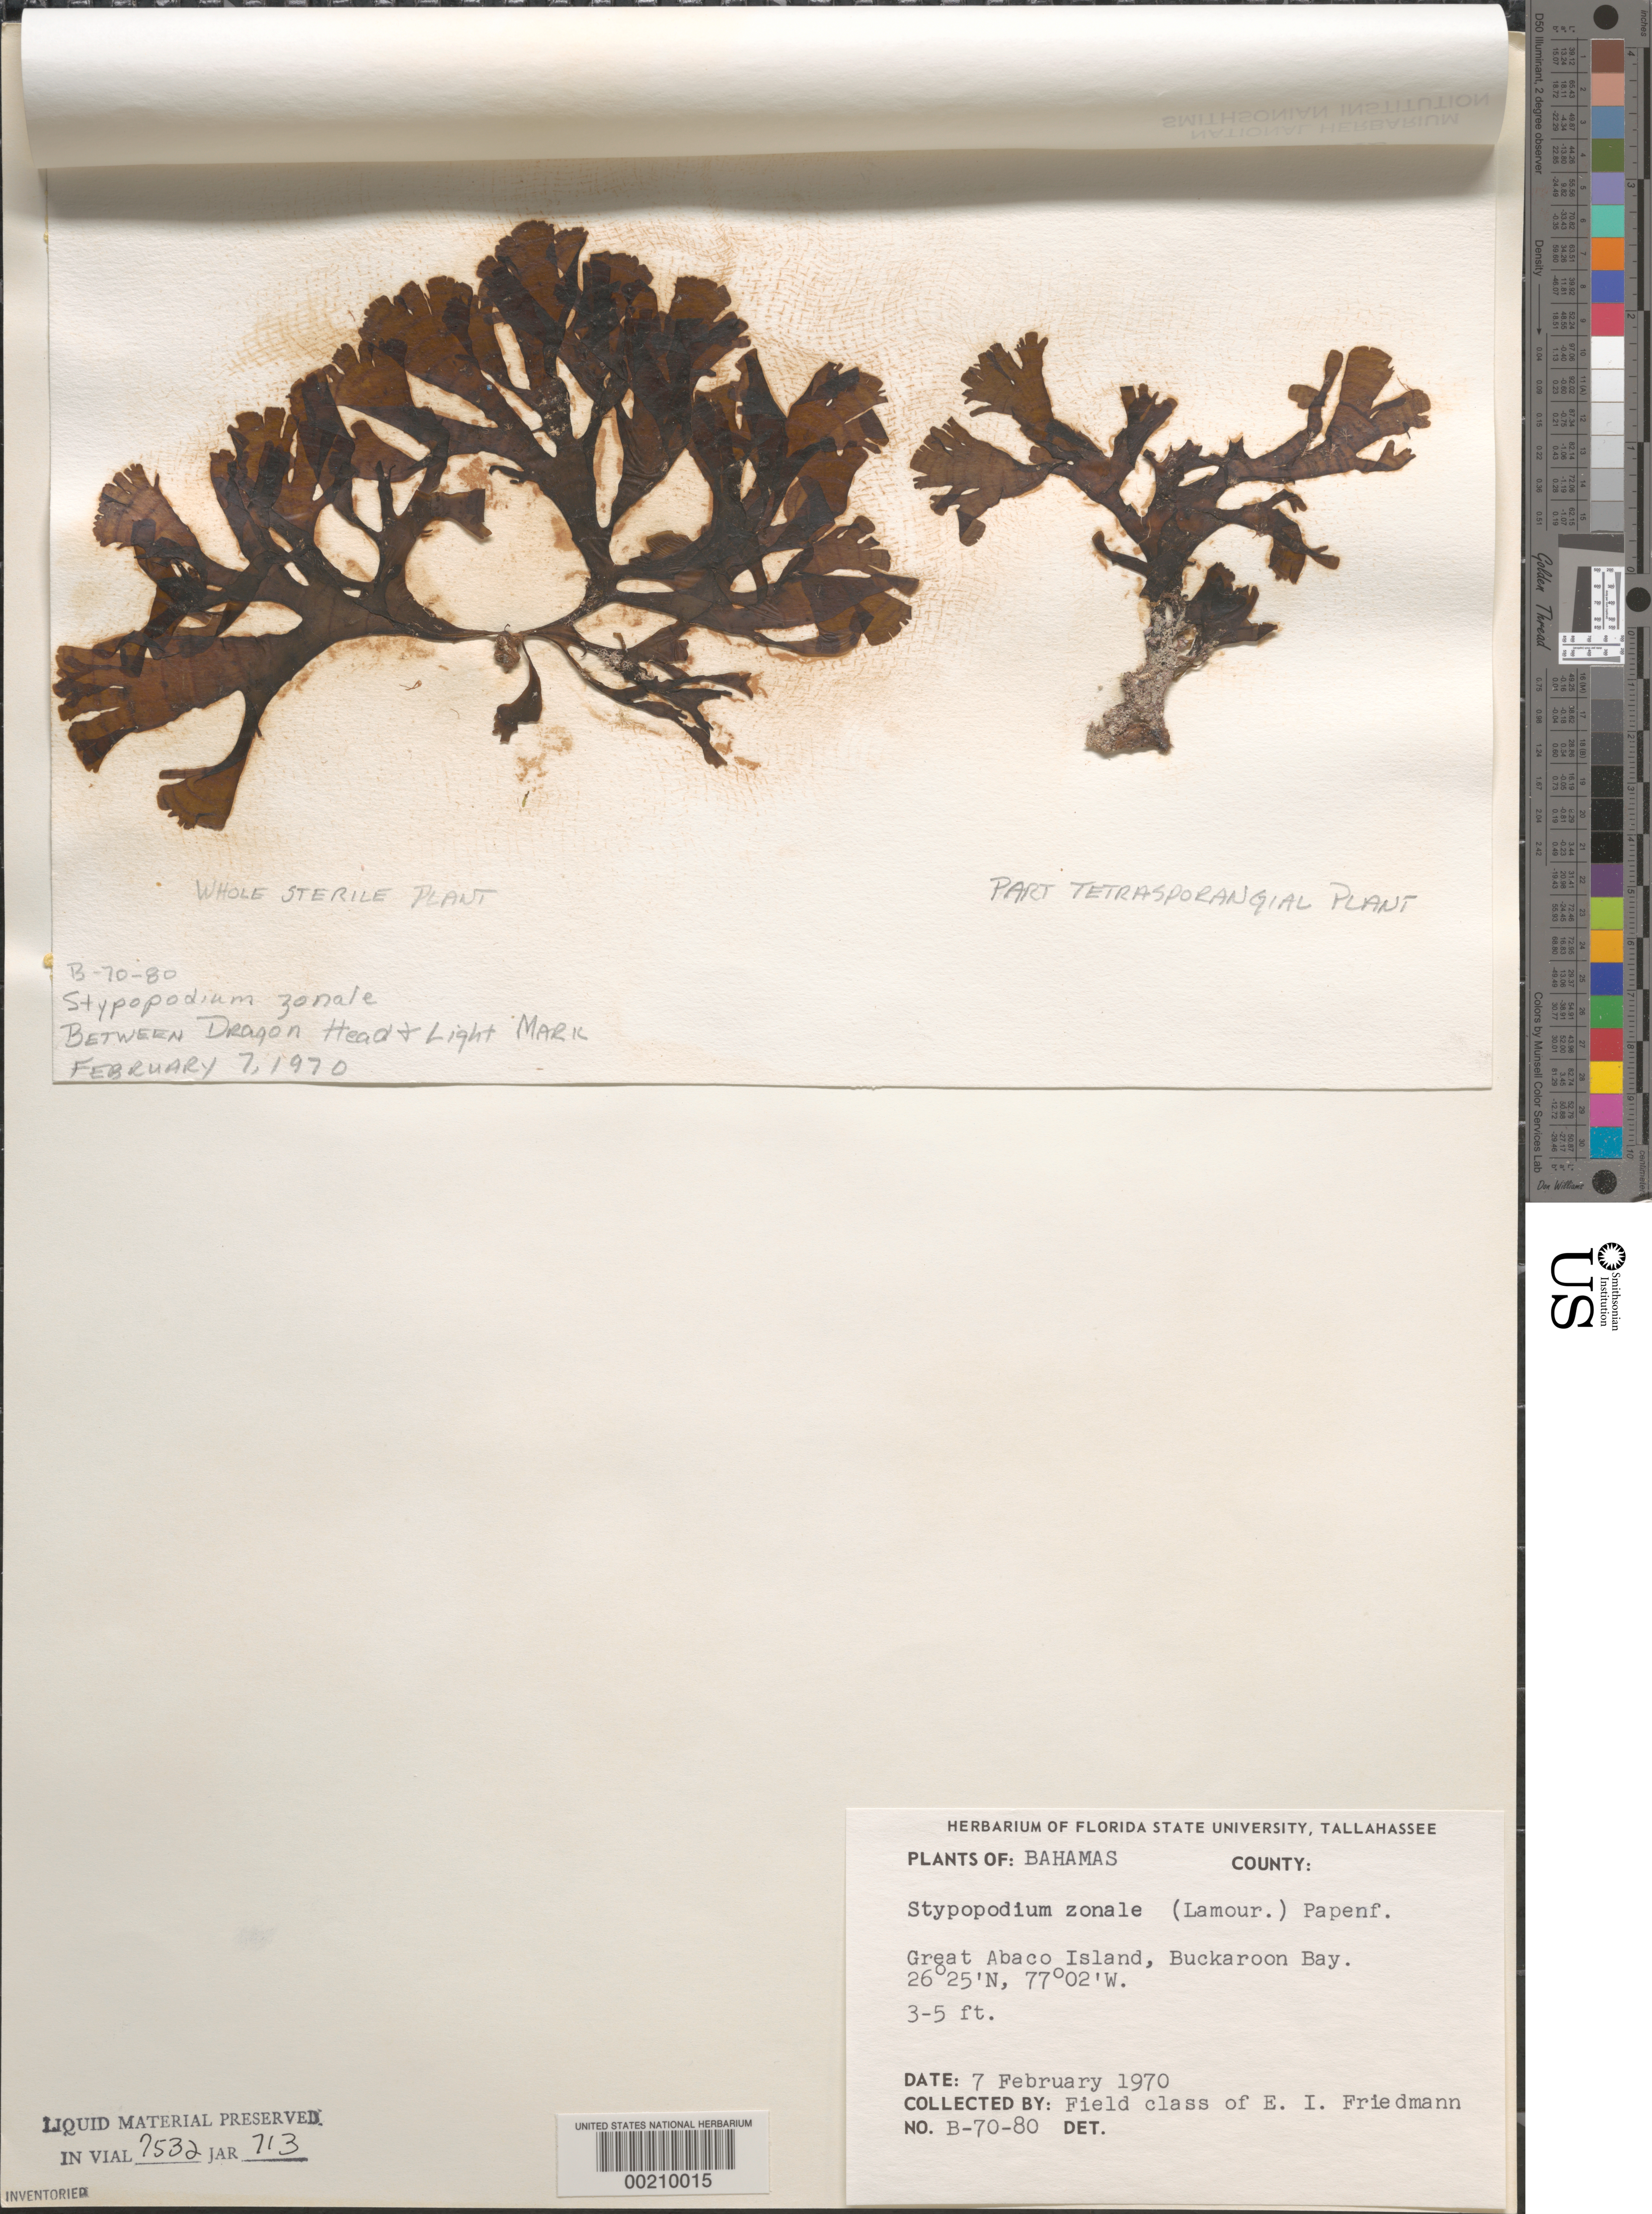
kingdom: Chromista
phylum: Ochrophyta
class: Phaeophyceae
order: Dictyotales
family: Dictyotaceae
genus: Stypopodium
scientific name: Stypopodium zonale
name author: (J.V.Lamouroux) Papenf.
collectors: E. Friedmann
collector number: B-70-80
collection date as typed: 07 Feb 1970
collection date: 1970-02-07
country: Bahamas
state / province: Abaco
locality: Between dragon head and light mark, great abaco island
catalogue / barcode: US 21242